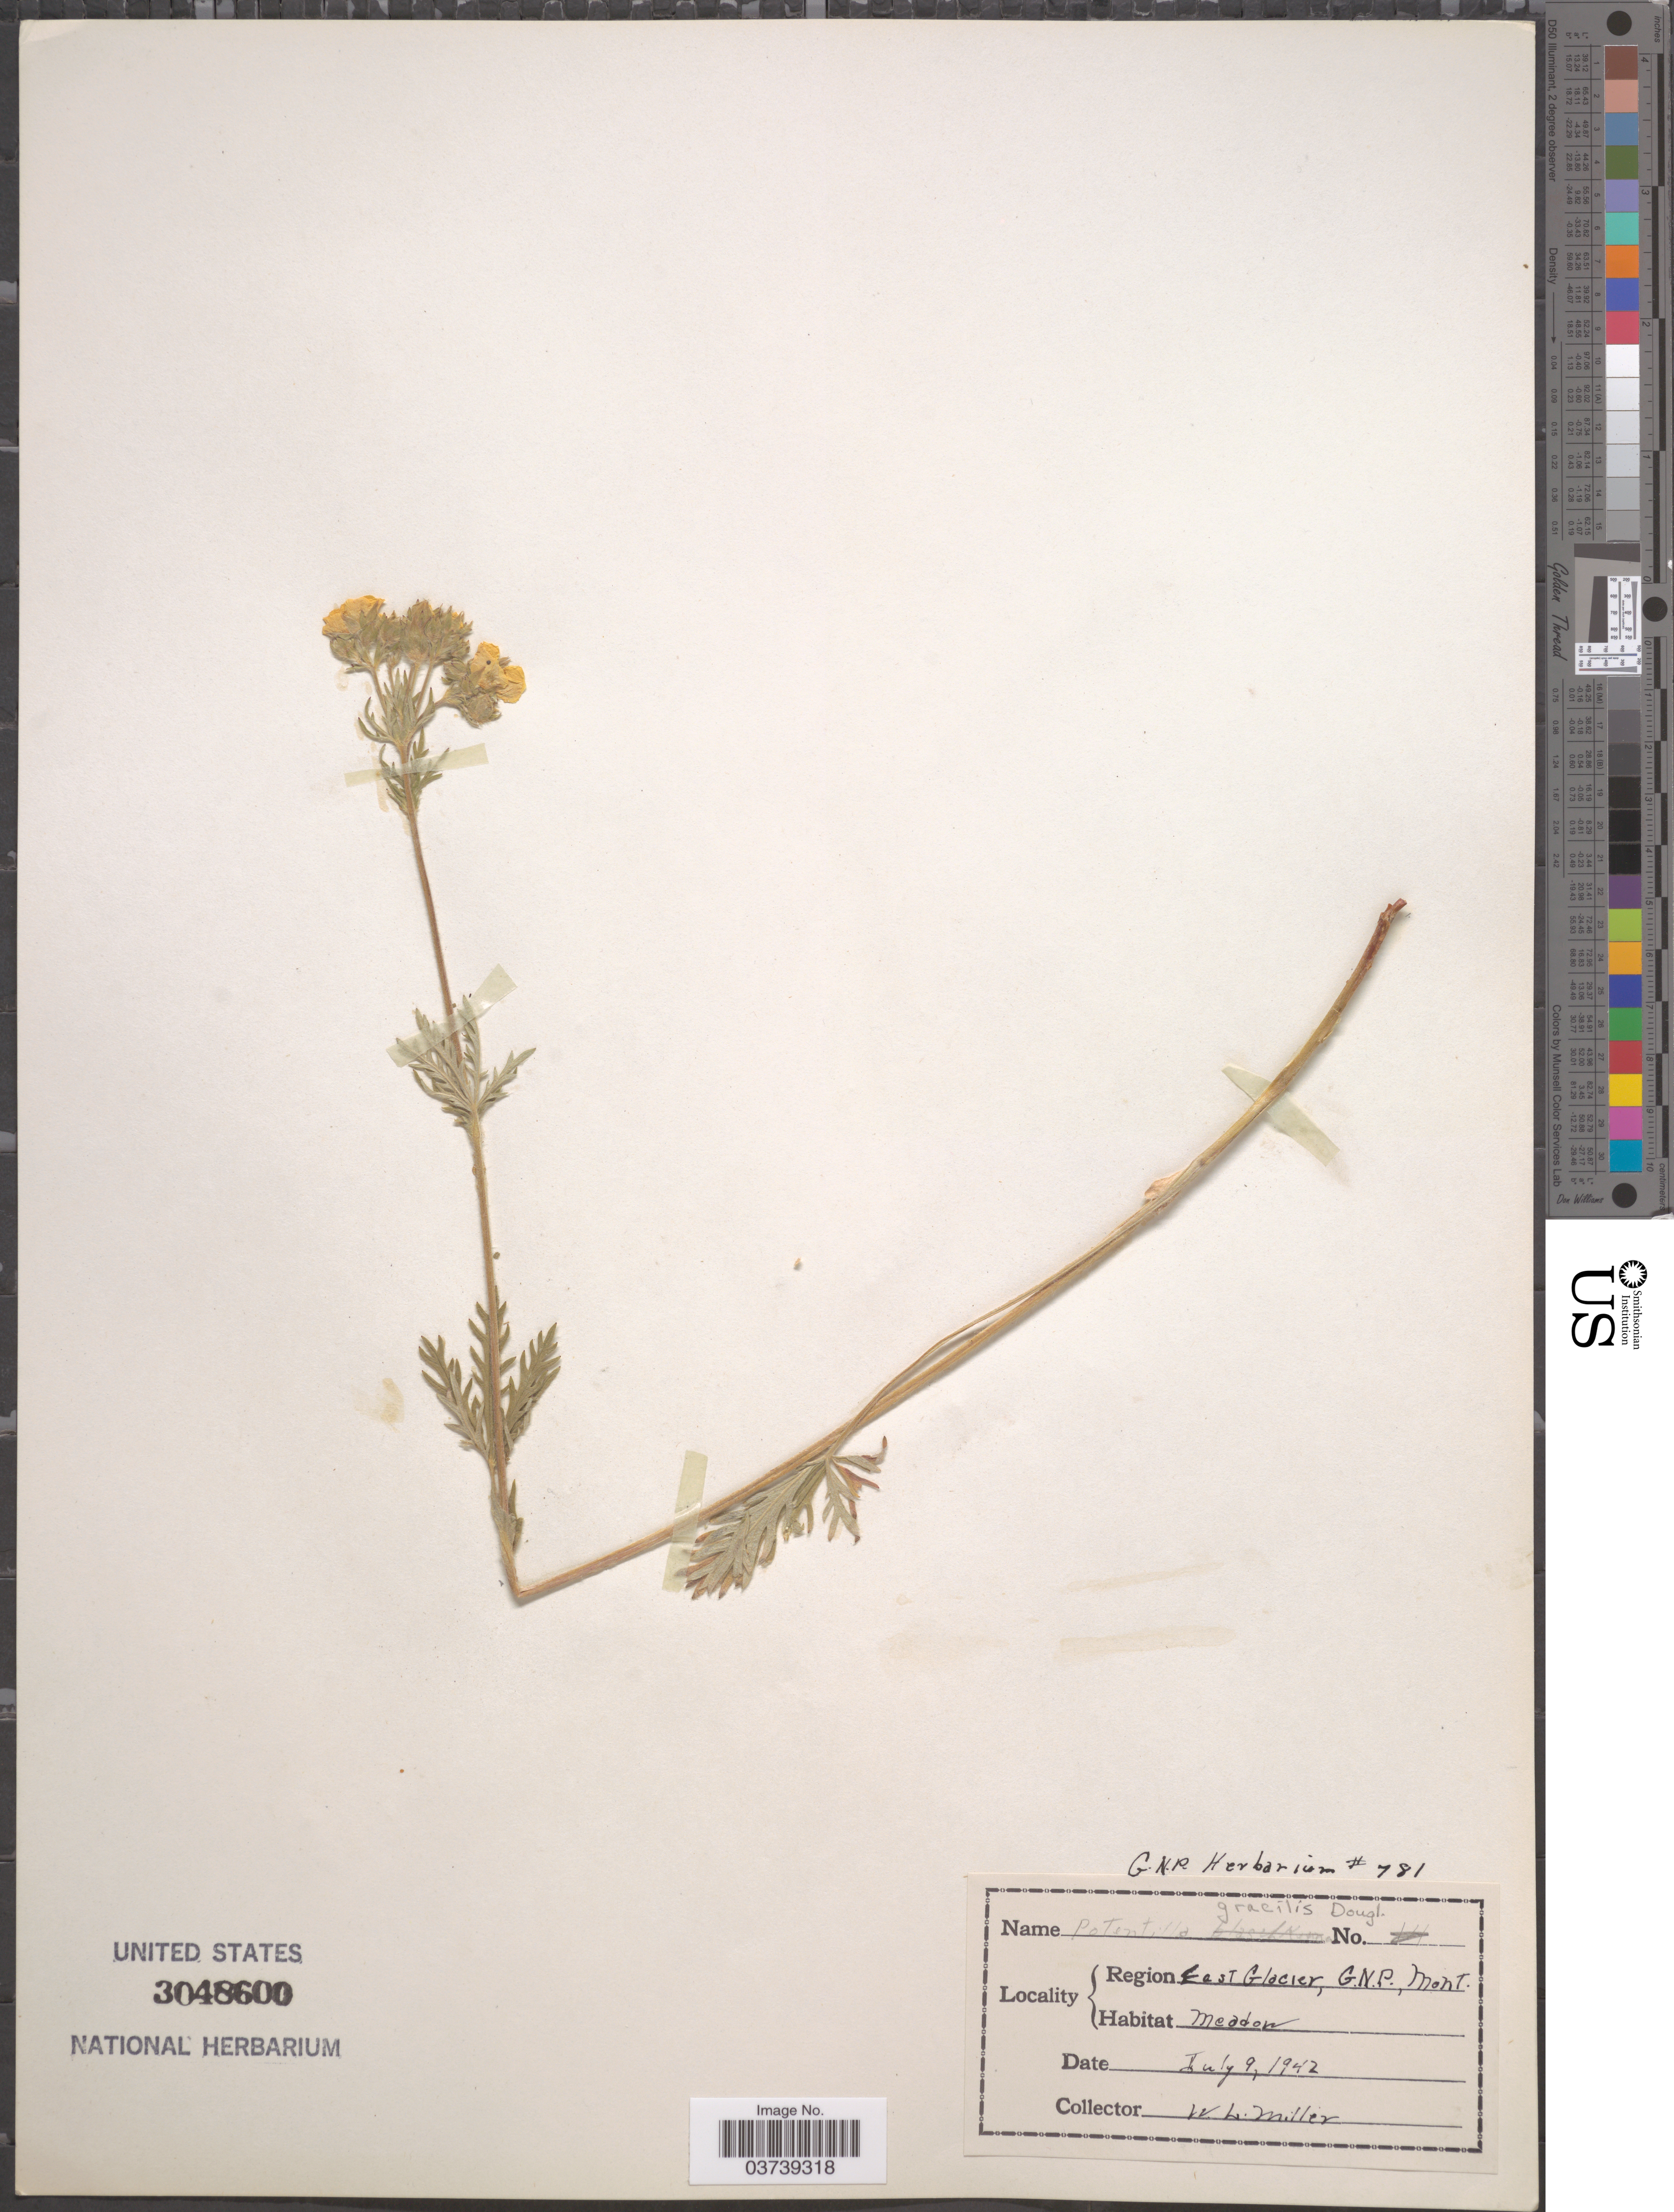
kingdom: Plantae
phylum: Tracheophyta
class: Magnoliopsida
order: Rosales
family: Rosaceae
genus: Potentilla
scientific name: Potentilla gracilis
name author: Douglas ex Hook.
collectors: W. Miller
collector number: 781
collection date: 1942-07-09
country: United States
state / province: Montana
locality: Region East Glacier, G. N.P.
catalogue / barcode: US 3048600